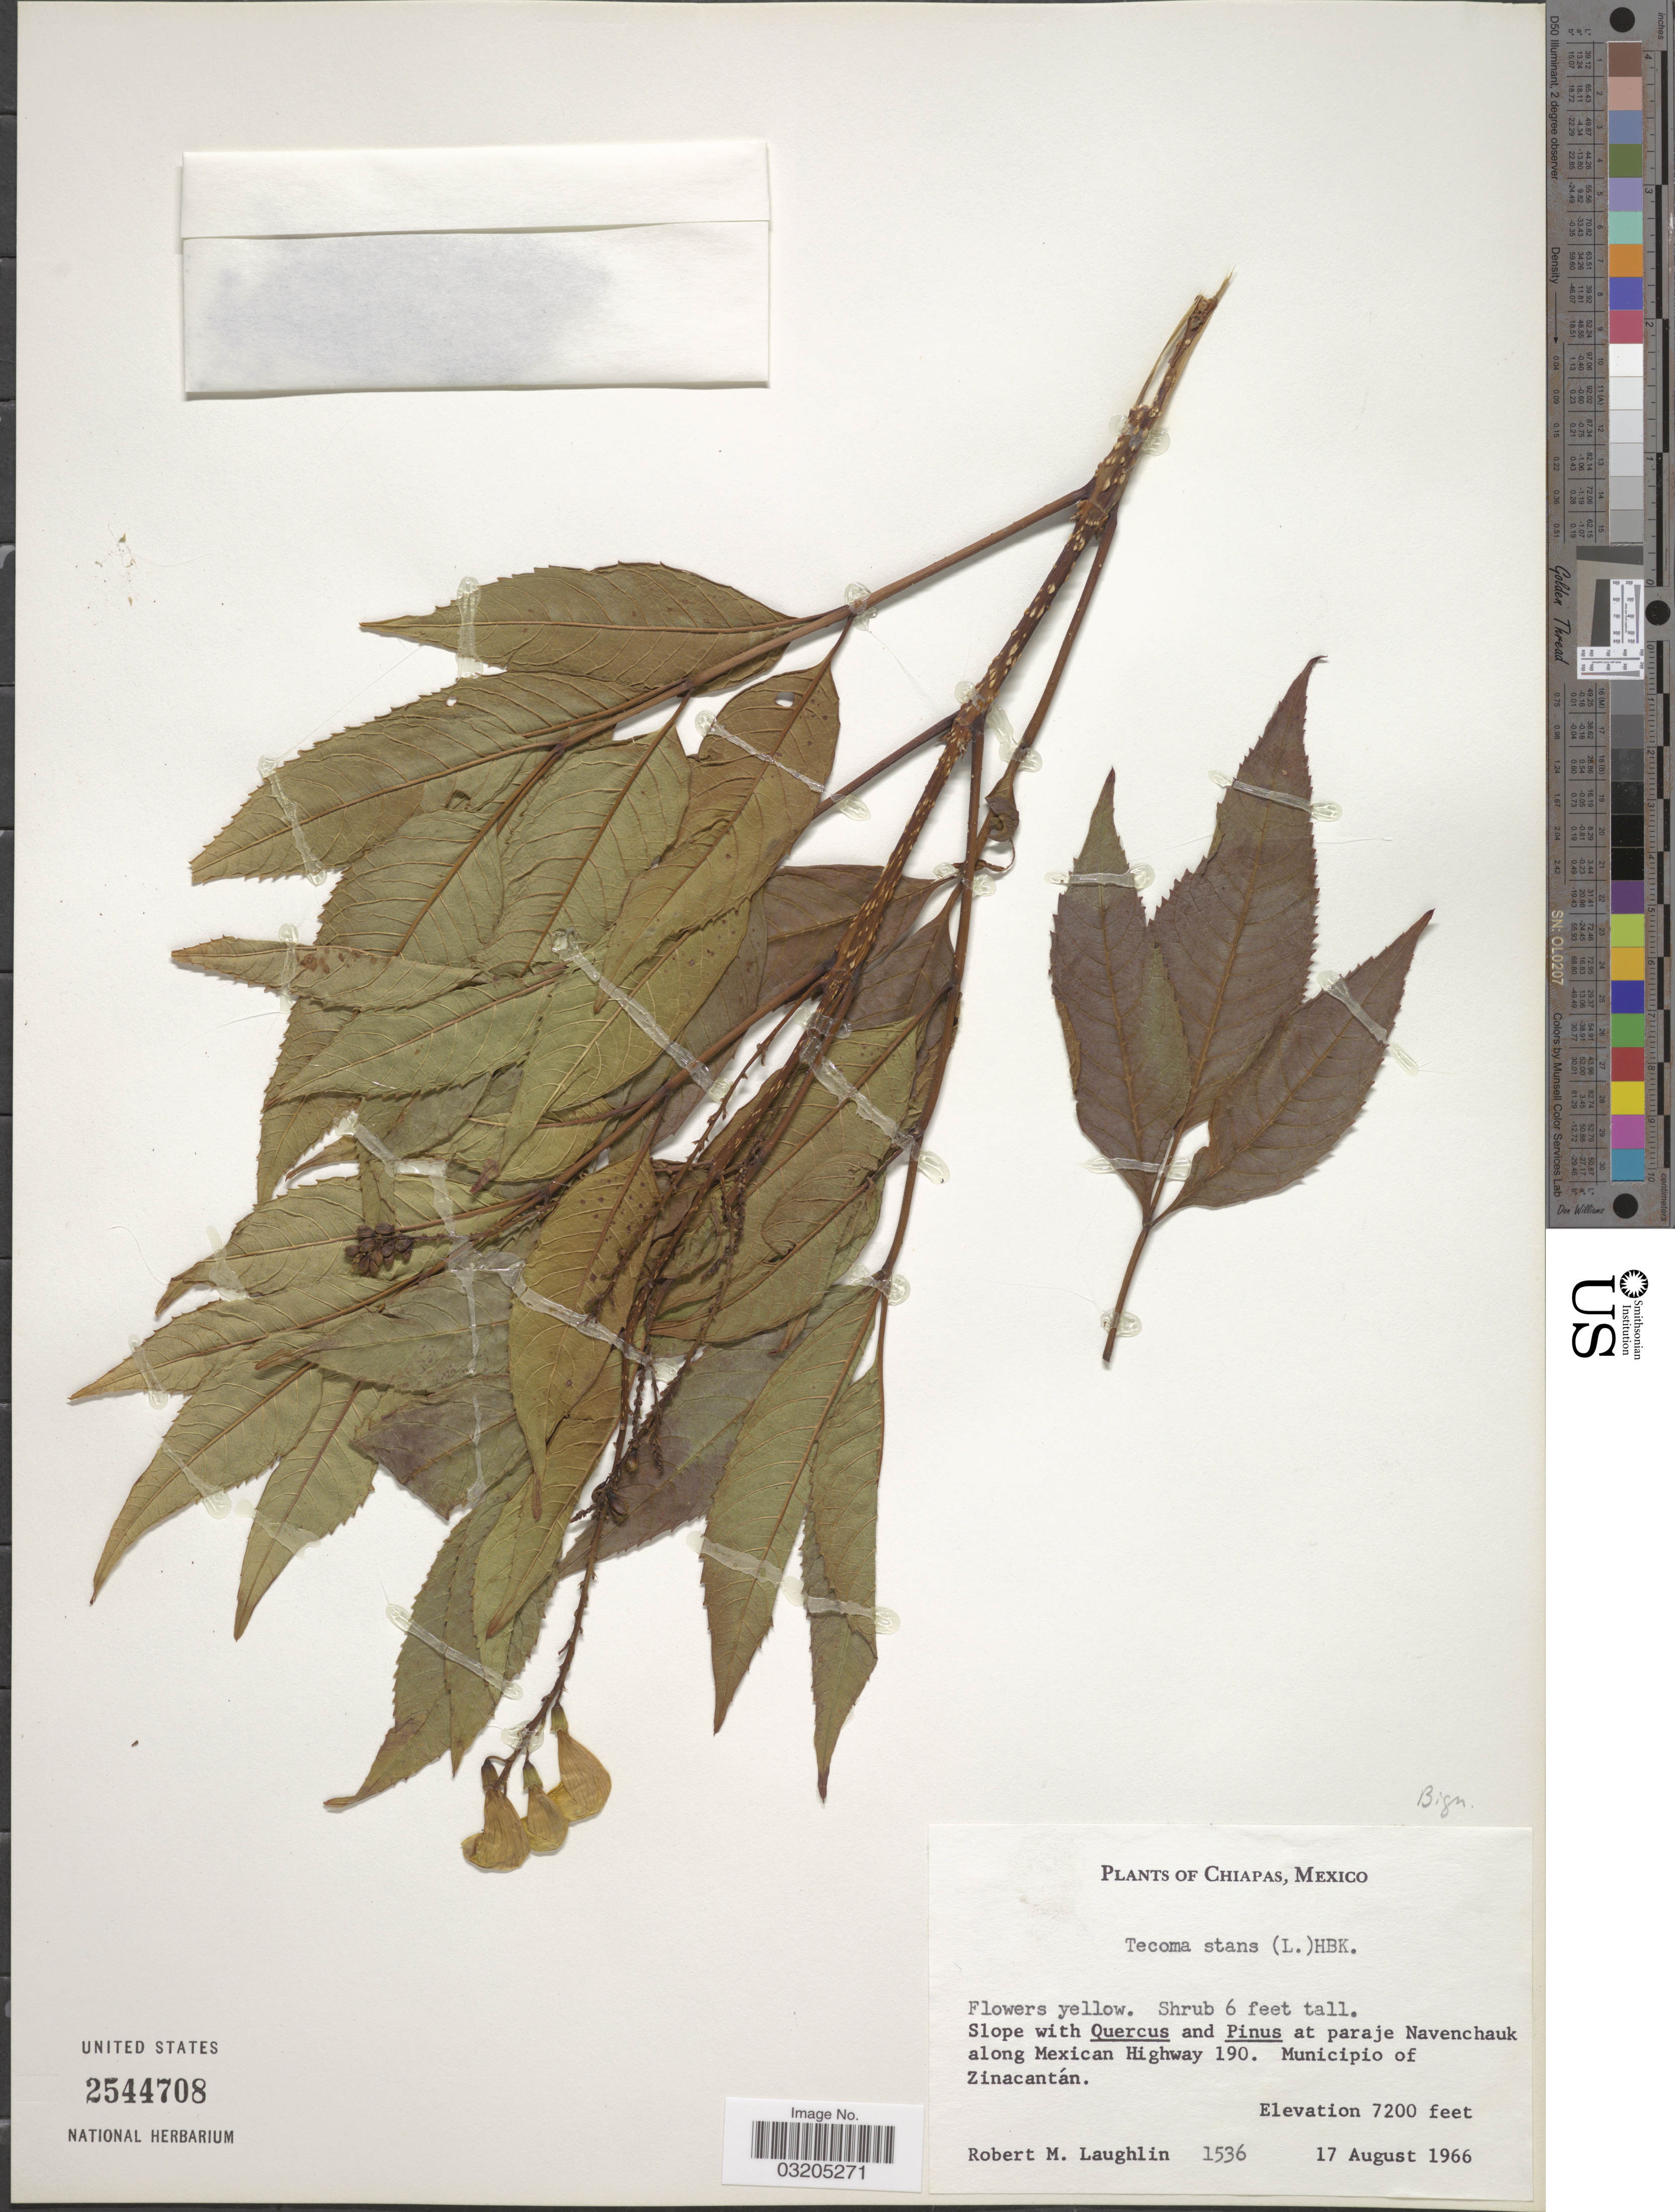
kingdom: Plantae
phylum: Tracheophyta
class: Magnoliopsida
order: Lamiales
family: Bignoniaceae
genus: Tecoma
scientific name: Tecoma stans var. stans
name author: (L.) Juss. ex Kunth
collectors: R. M. Laughlin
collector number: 1536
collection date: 1966-08-17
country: Mexico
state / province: Chiapas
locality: At paraje Navenchauk along Mexican Highway 190. Municipio of Zinacantán.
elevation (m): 2195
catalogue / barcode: US 2544708